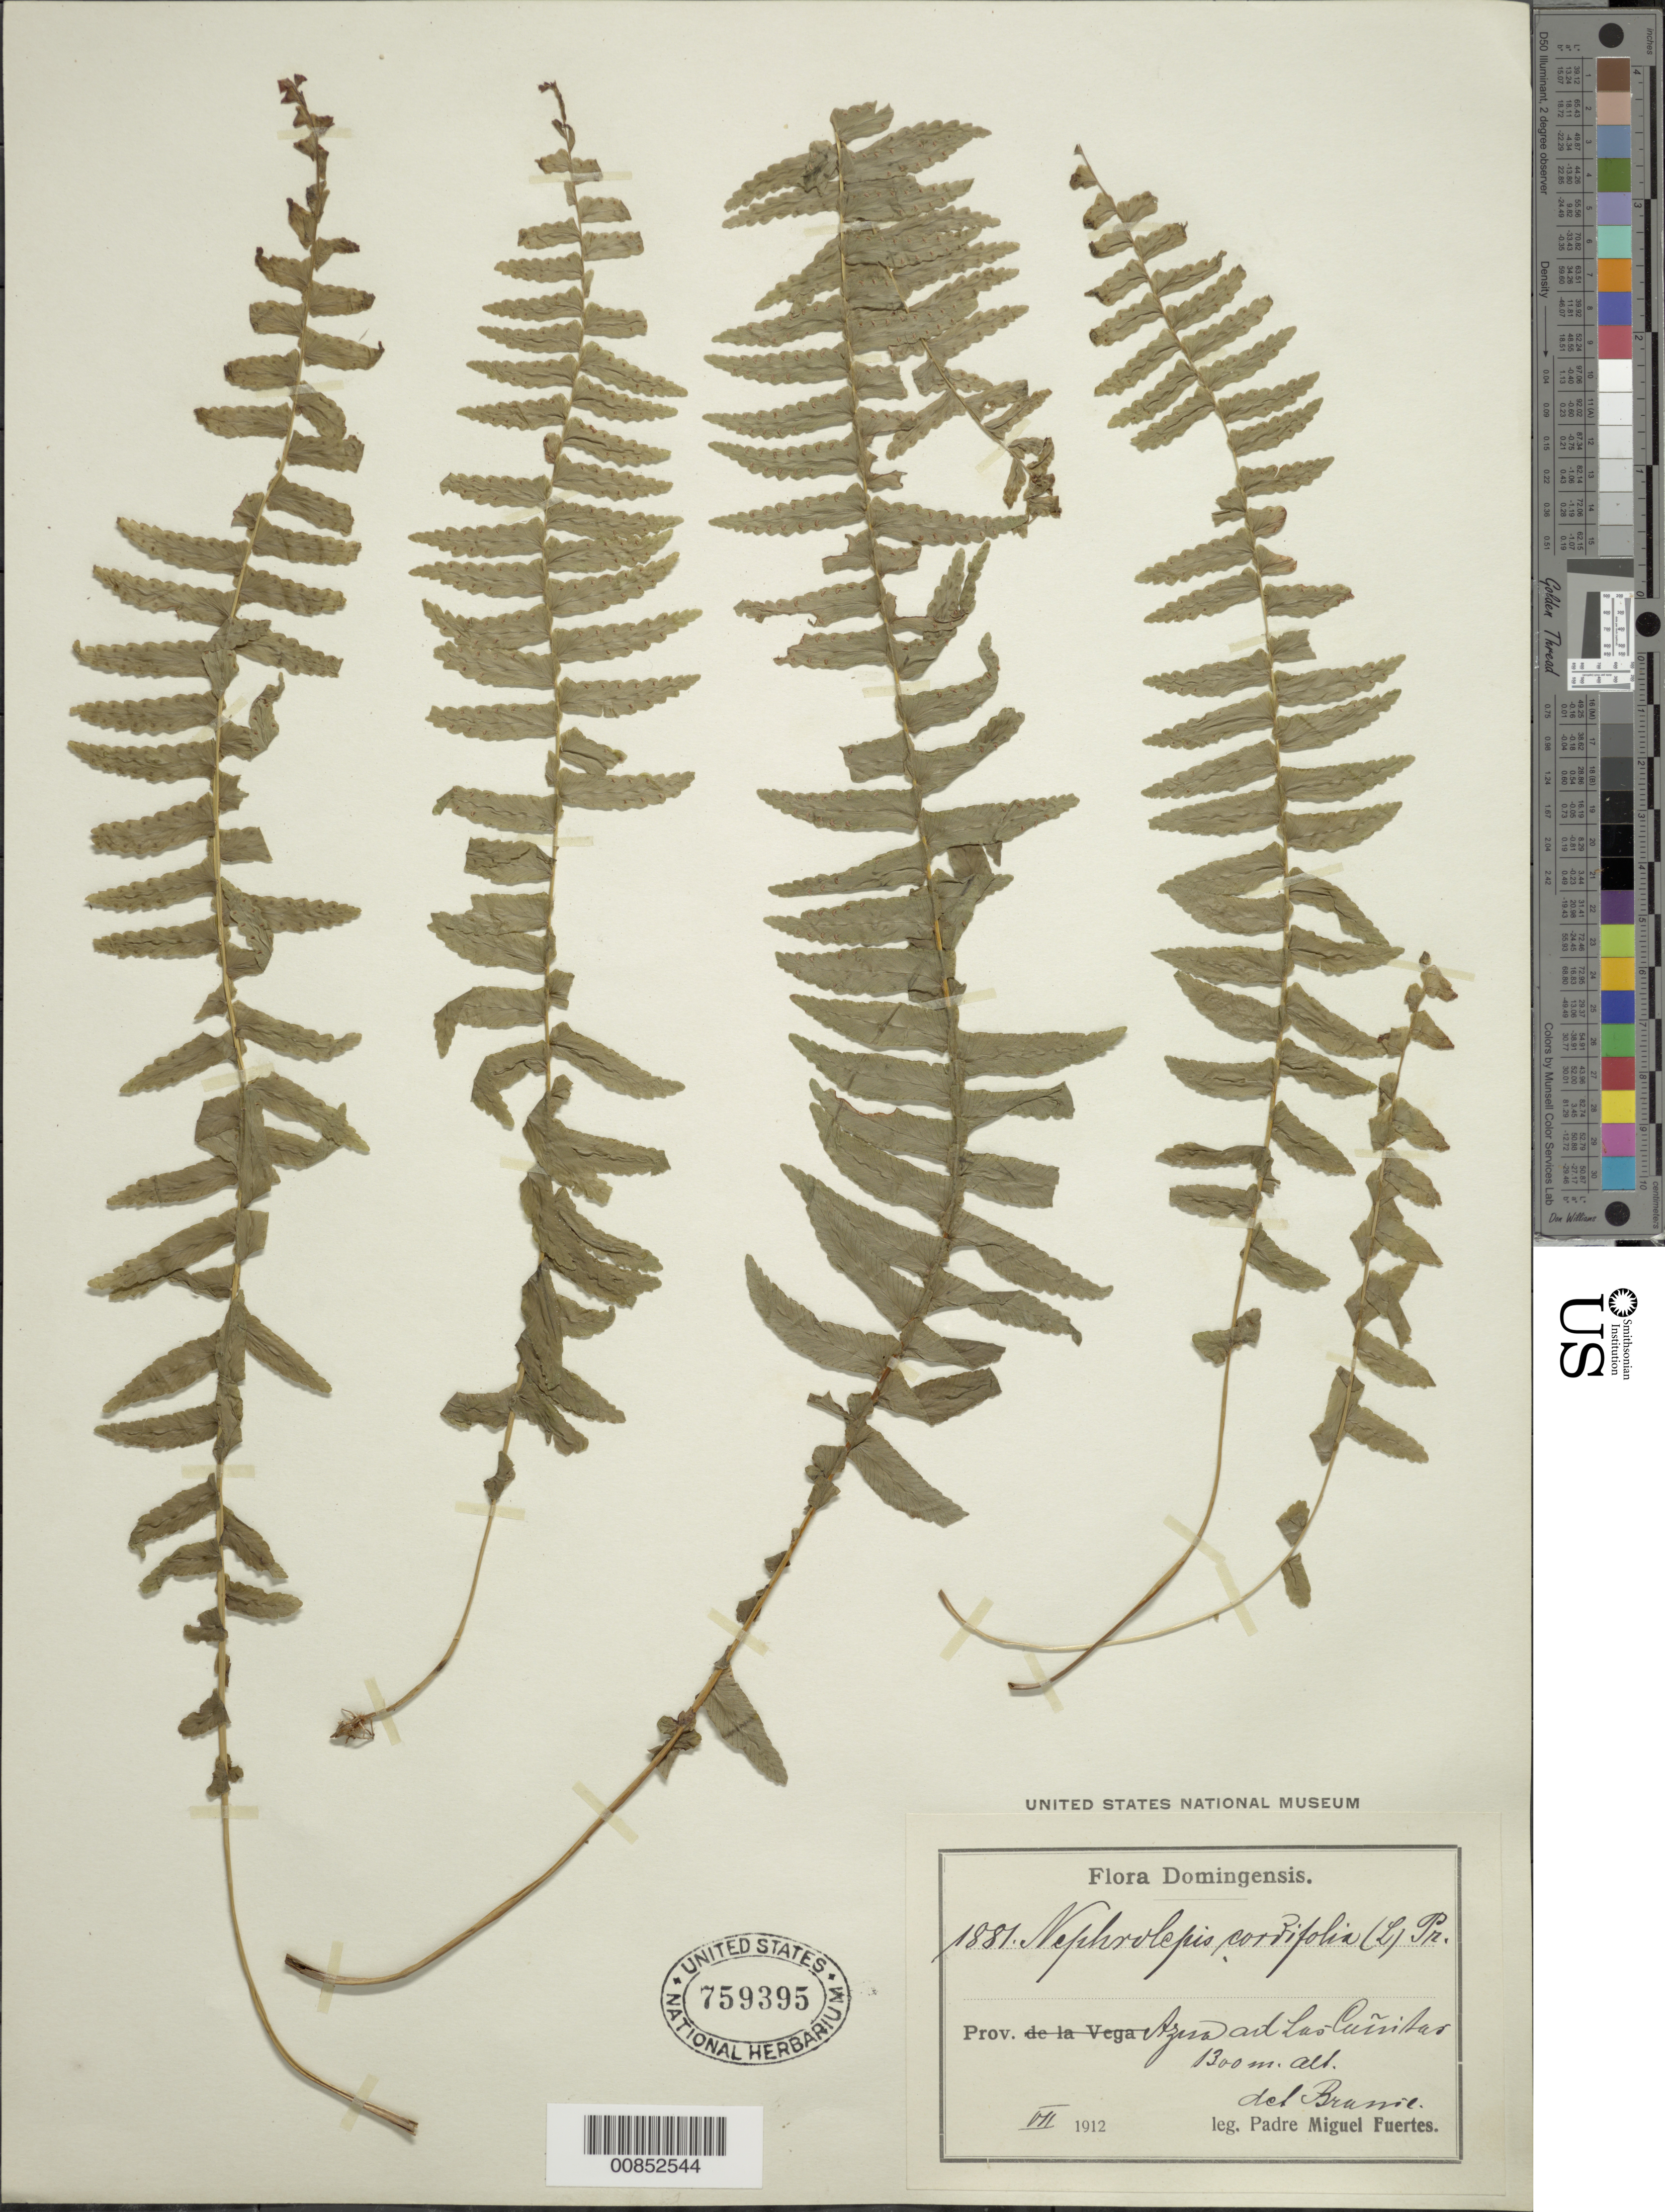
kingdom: Plantae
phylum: Tracheophyta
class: Polypodiopsida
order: Polypodiales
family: Nephrolepidaceae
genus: Nephrolepis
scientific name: Nephrolepis undulata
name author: J. Sm.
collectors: M. D. Fuertes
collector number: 1881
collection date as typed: Jul 1912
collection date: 1912-07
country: Dominican Republic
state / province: Azua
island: Hispaniola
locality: Las Cuñitas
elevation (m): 1300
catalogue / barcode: US 759395